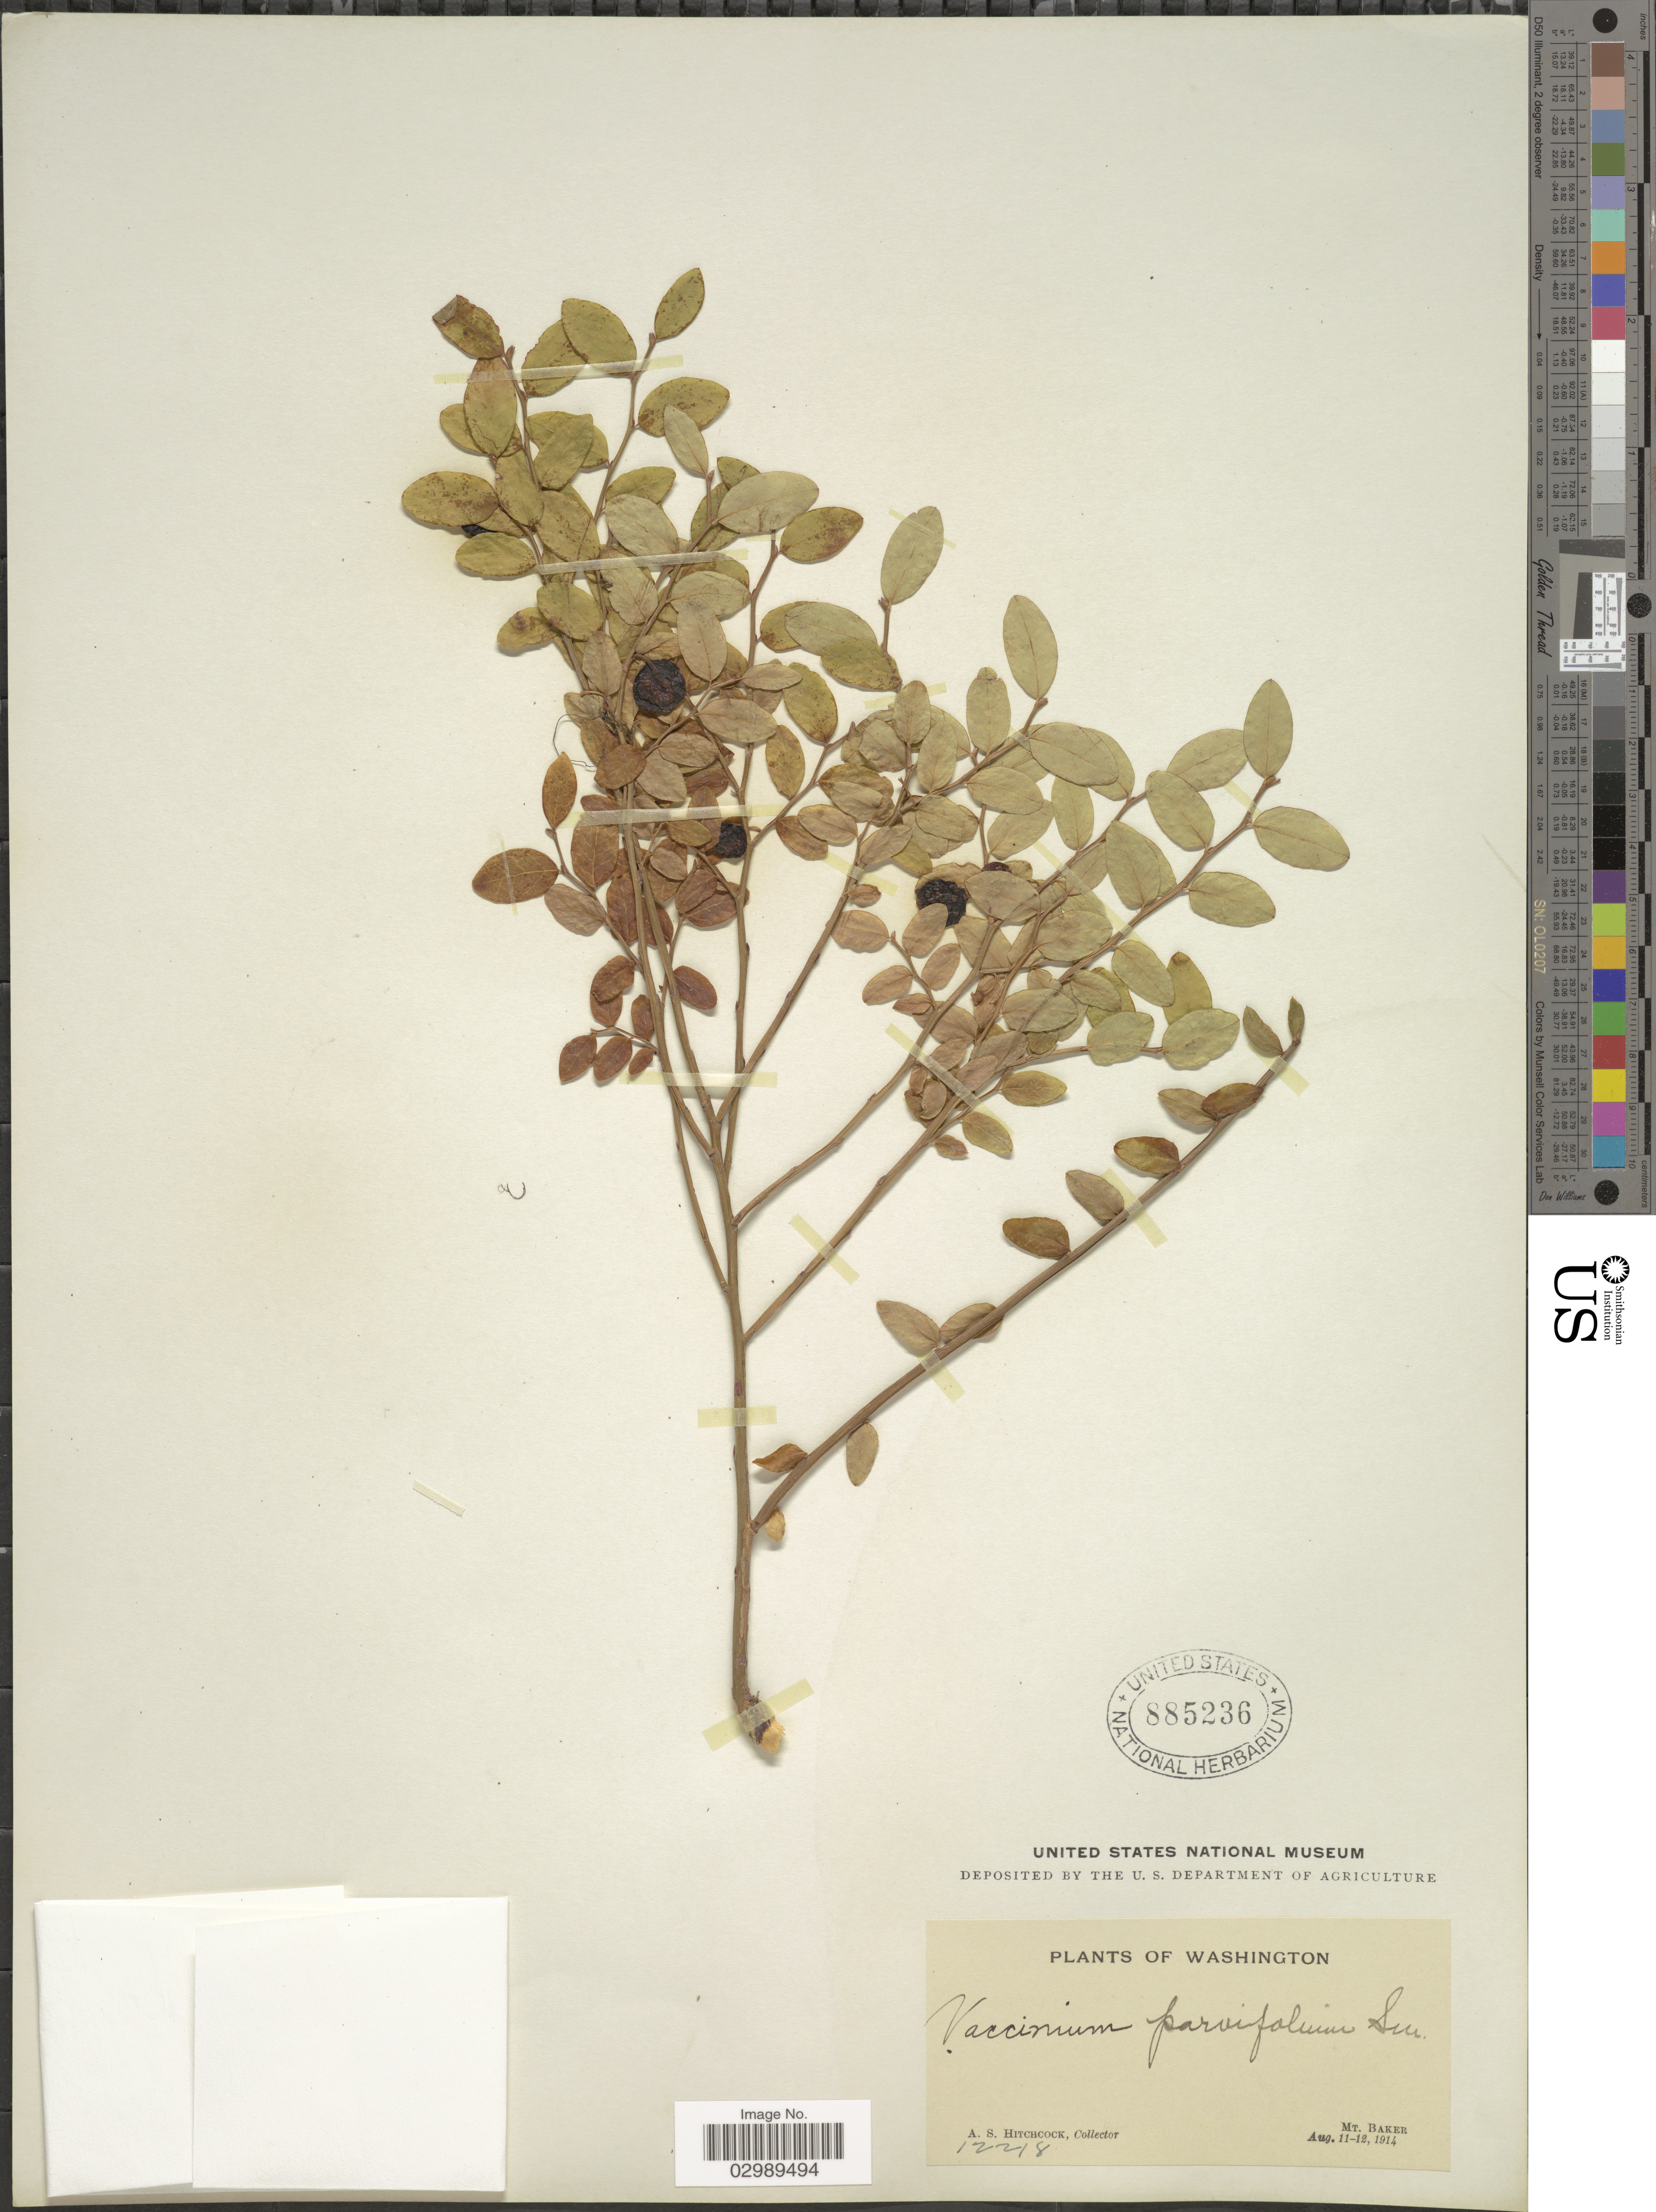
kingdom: Plantae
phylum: Tracheophyta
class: Magnoliopsida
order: Ericales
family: Ericaceae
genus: Vaccinium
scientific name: Vaccinium parvifolium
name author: Small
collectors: A. S. Hitchcock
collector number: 12218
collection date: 1914-08-11/1914-08-12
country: United States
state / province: Washington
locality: Mt. Baker.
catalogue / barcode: US 885236